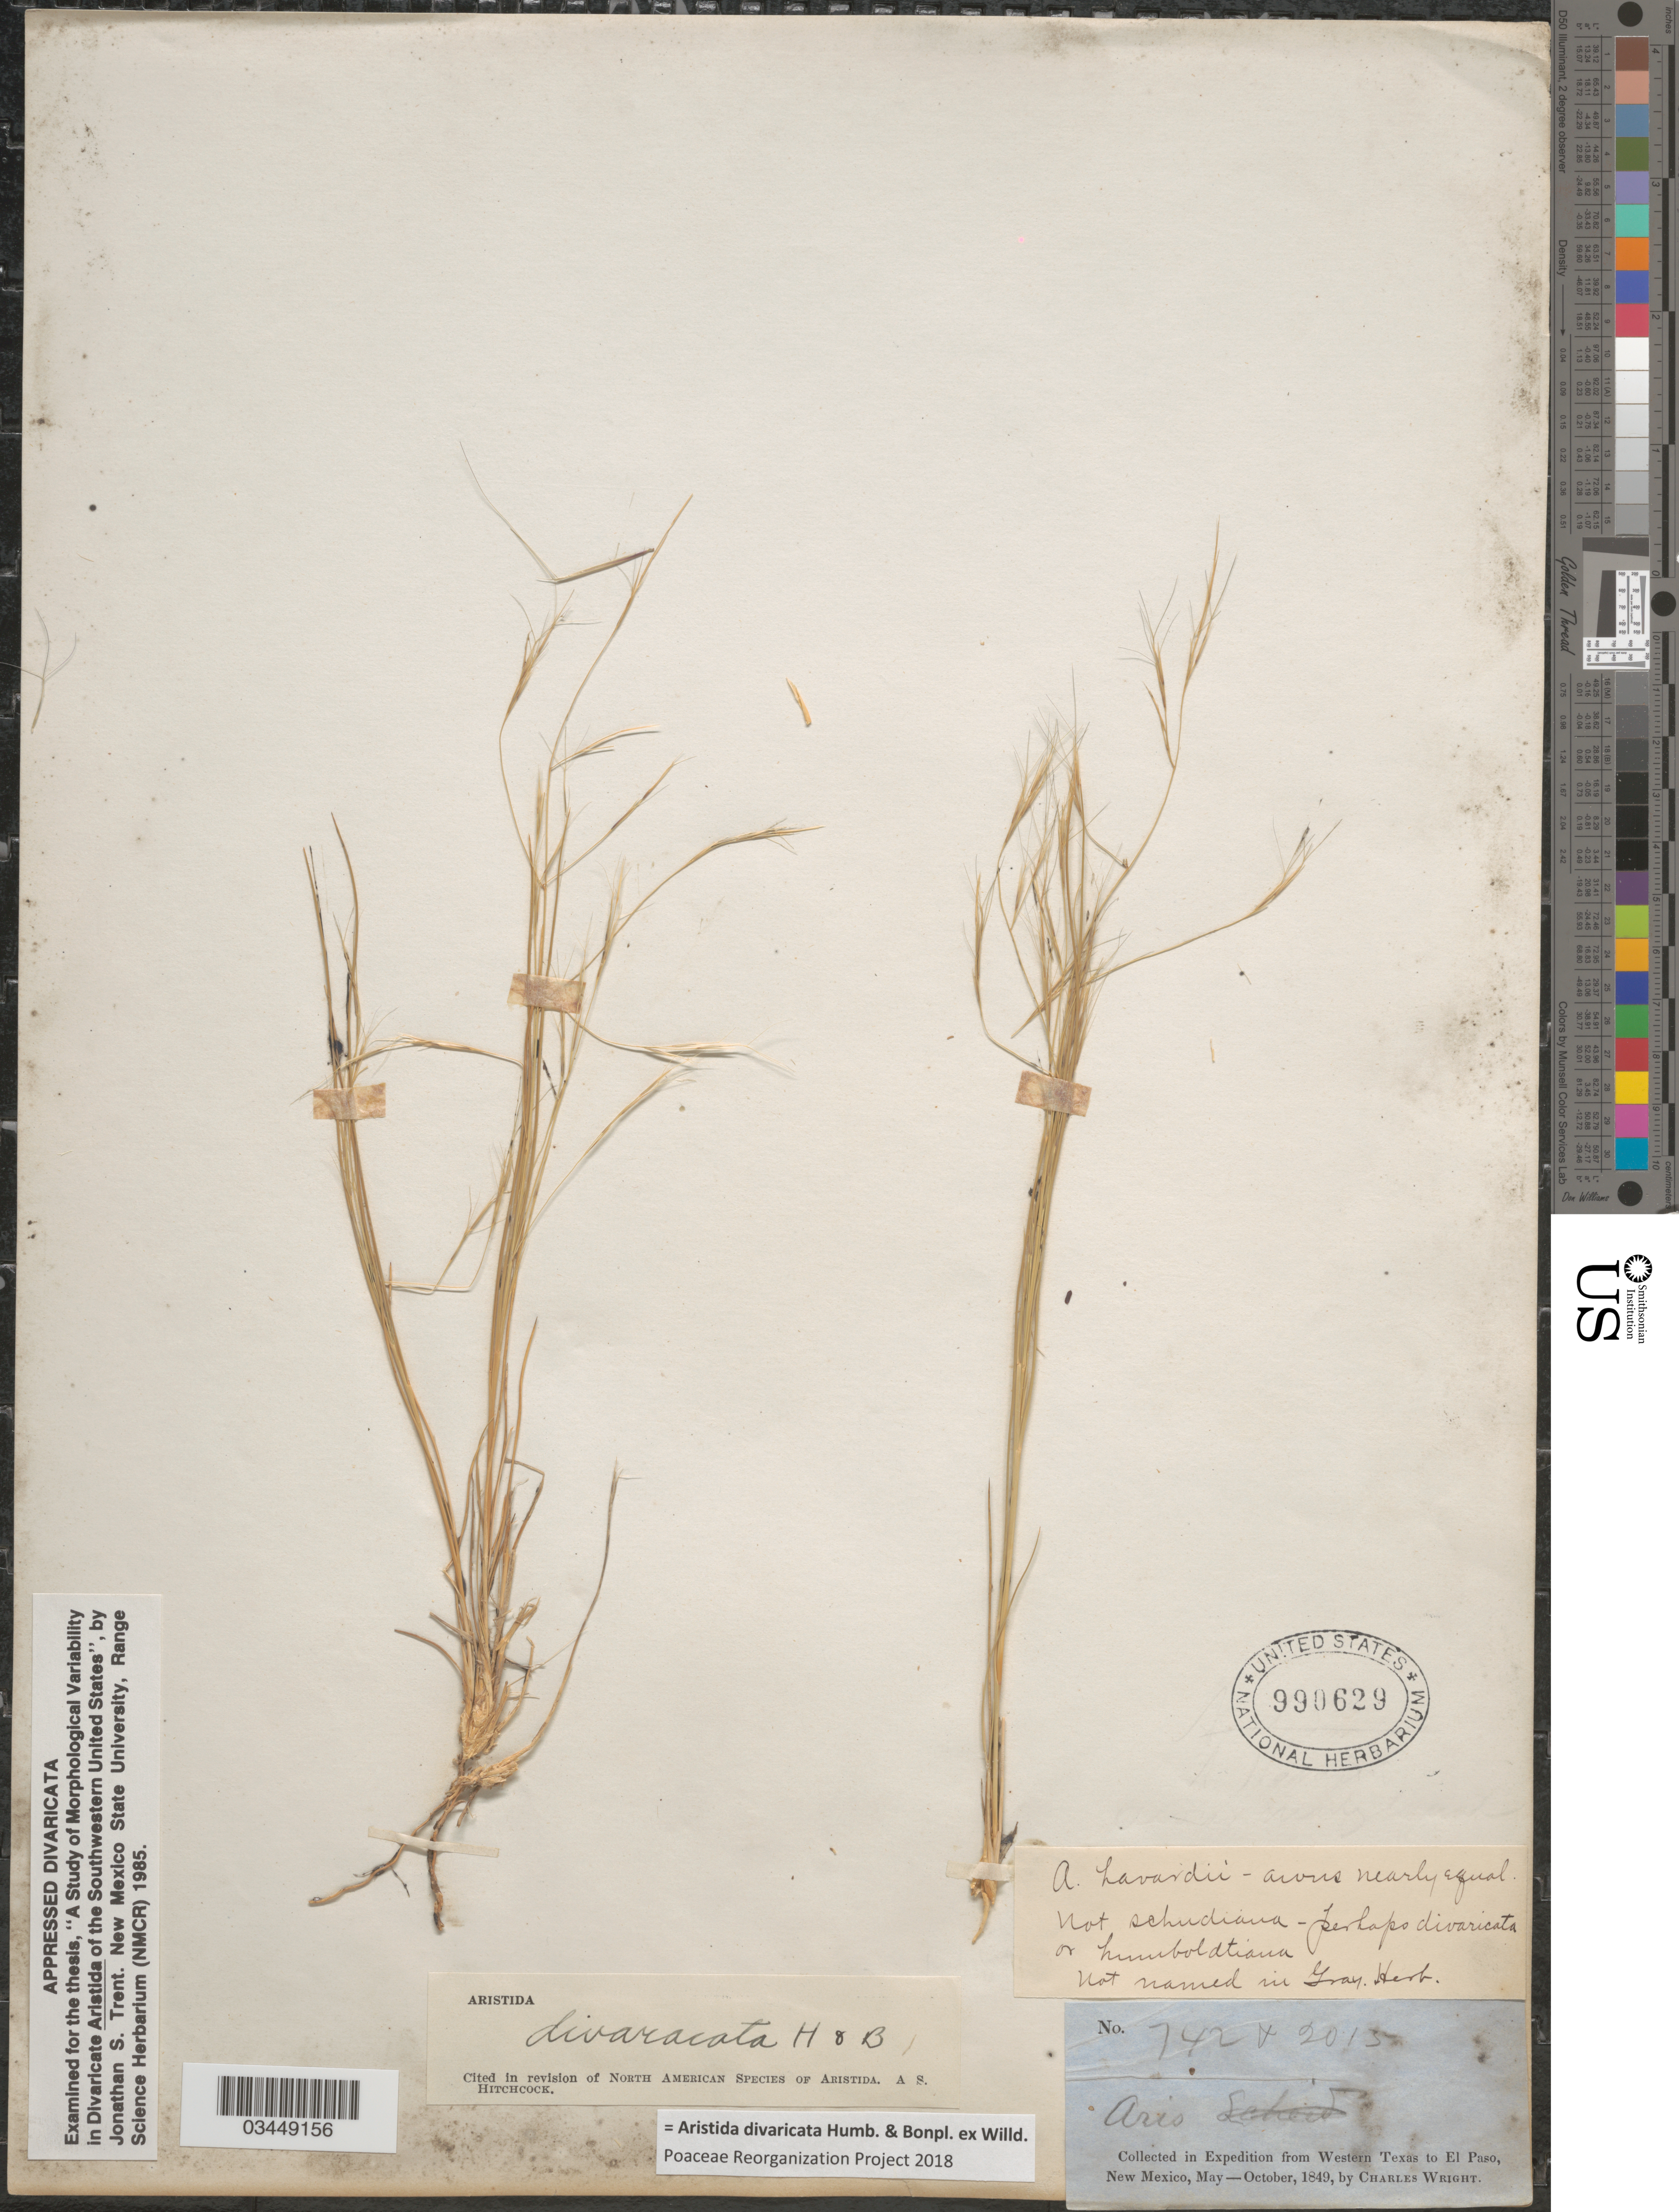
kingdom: Plantae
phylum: Tracheophyta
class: Liliopsida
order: Poales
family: Poaceae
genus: Aristida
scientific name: Aristida divaricata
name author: Humb. & Bonpl. ex Willd.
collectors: C. Wright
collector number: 742/2013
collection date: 1849-05/1849-10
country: United States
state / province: New Mexico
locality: Expedition from Western Texas to El Paso.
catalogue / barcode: US 990629